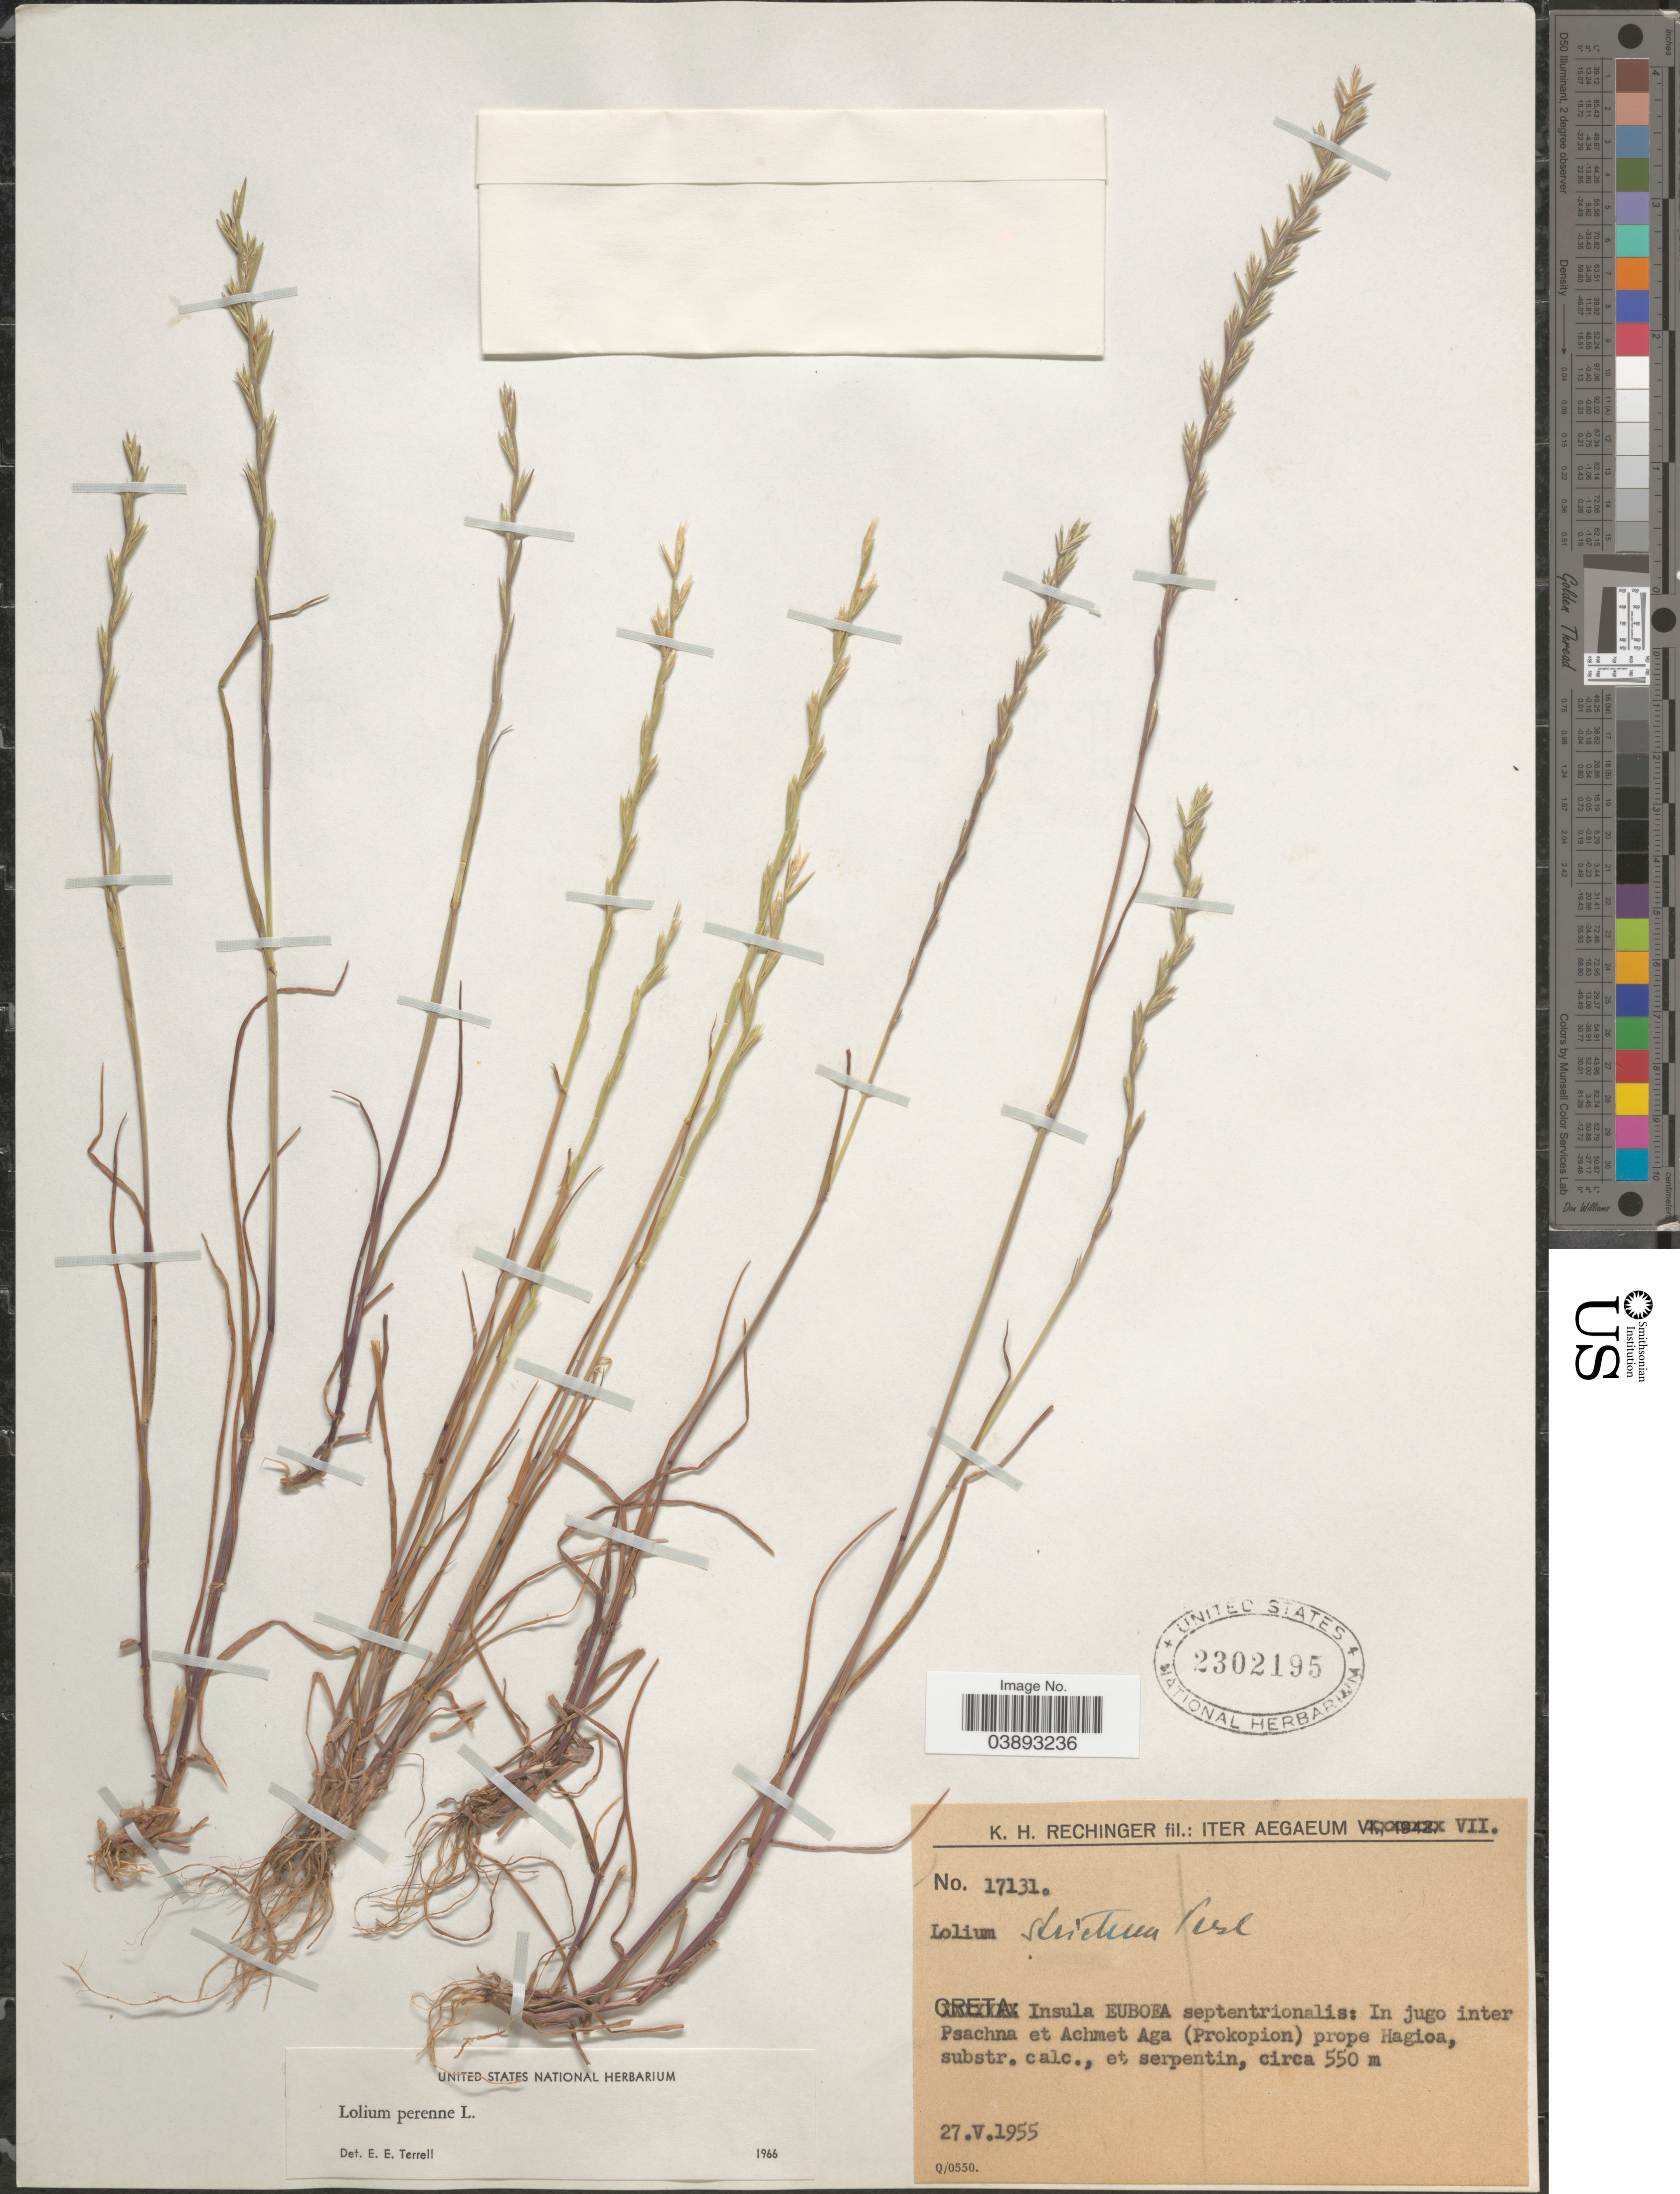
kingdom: Plantae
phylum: Tracheophyta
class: Liliopsida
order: Poales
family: Poaceae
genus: Lolium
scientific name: Lolium perenne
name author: L.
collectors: K. H. Rechinger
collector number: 17131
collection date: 1955-05-27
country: Greece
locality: Insula EUBOEA septentrionalis: In jugo inter Psachna et Achmet Aga (Prokopion) prope Hagioa, substr. calc., et serpentin.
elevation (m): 550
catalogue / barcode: US 2302195